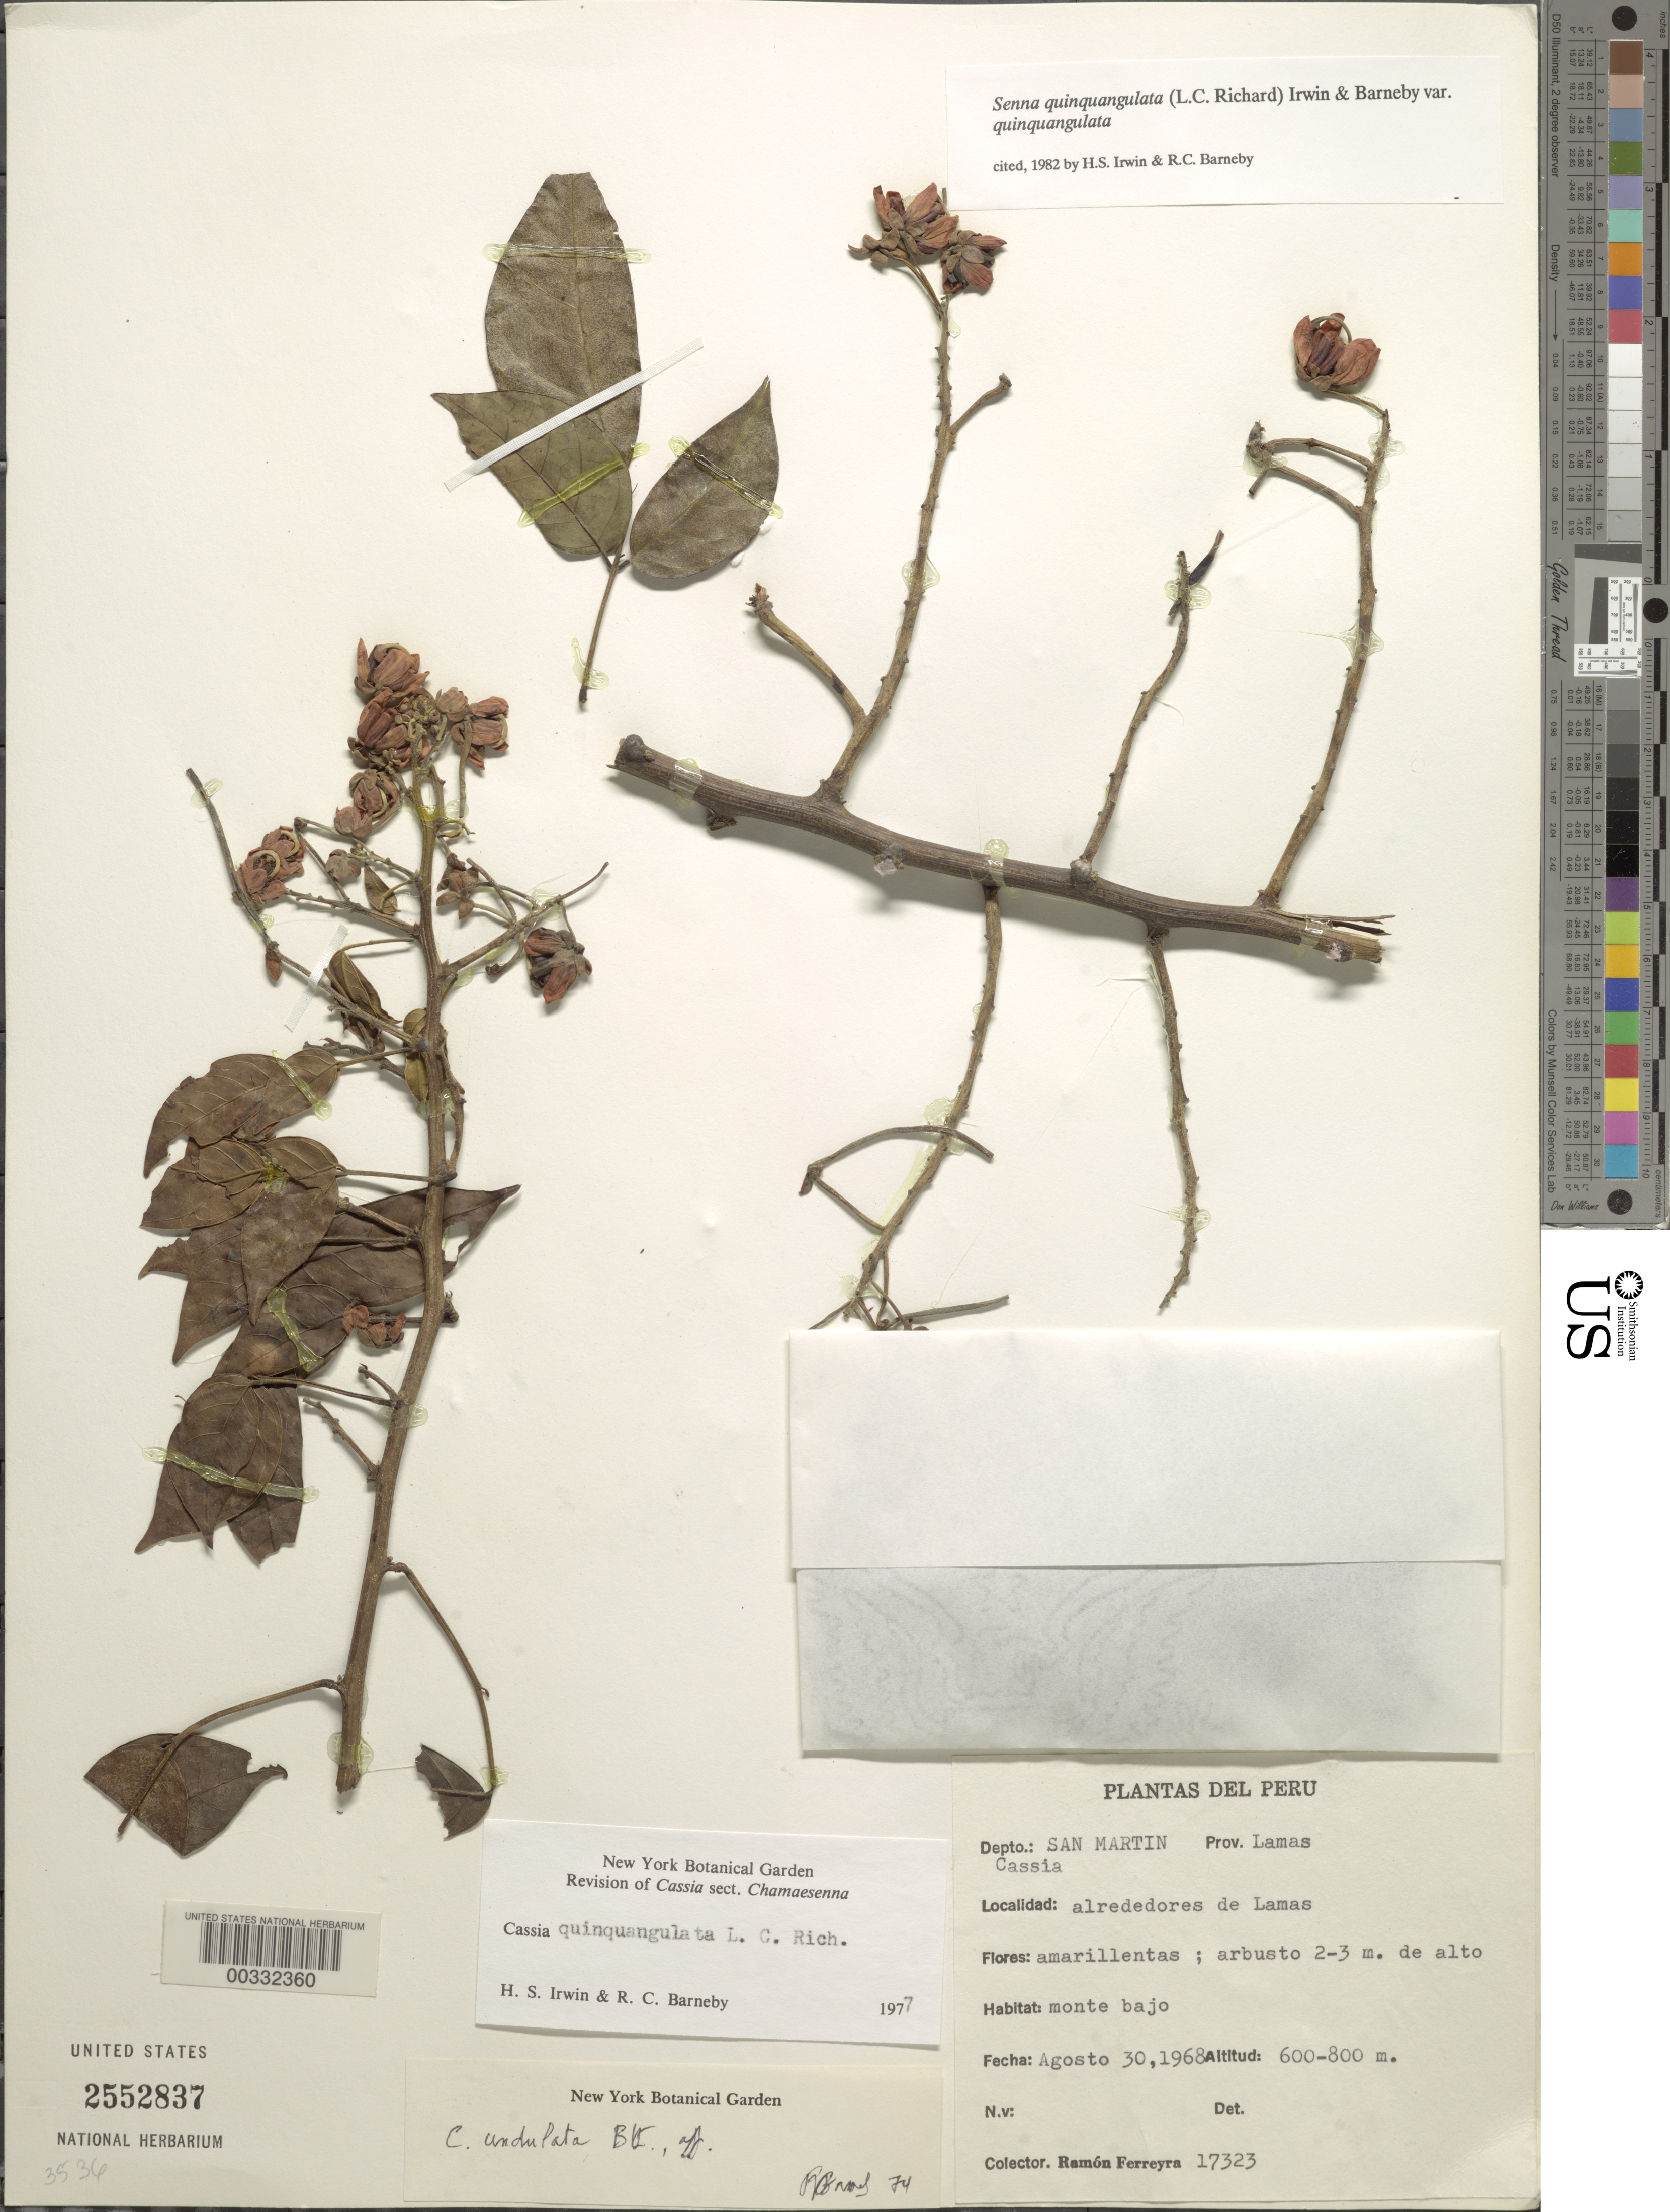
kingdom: Plantae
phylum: Tracheophyta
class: Magnoliopsida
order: Fabales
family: Fabaceae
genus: Senna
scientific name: Senna quinquangulata var. quinquangulata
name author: H.S. Irwin & Barneby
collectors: R. A. Ferreyra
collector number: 17323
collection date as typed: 30 Aug 1968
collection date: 1968-08-30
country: Peru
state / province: San Martín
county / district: Lamas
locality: Vicinity of lamas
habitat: Monte bajo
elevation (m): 600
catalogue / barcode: US 2552837